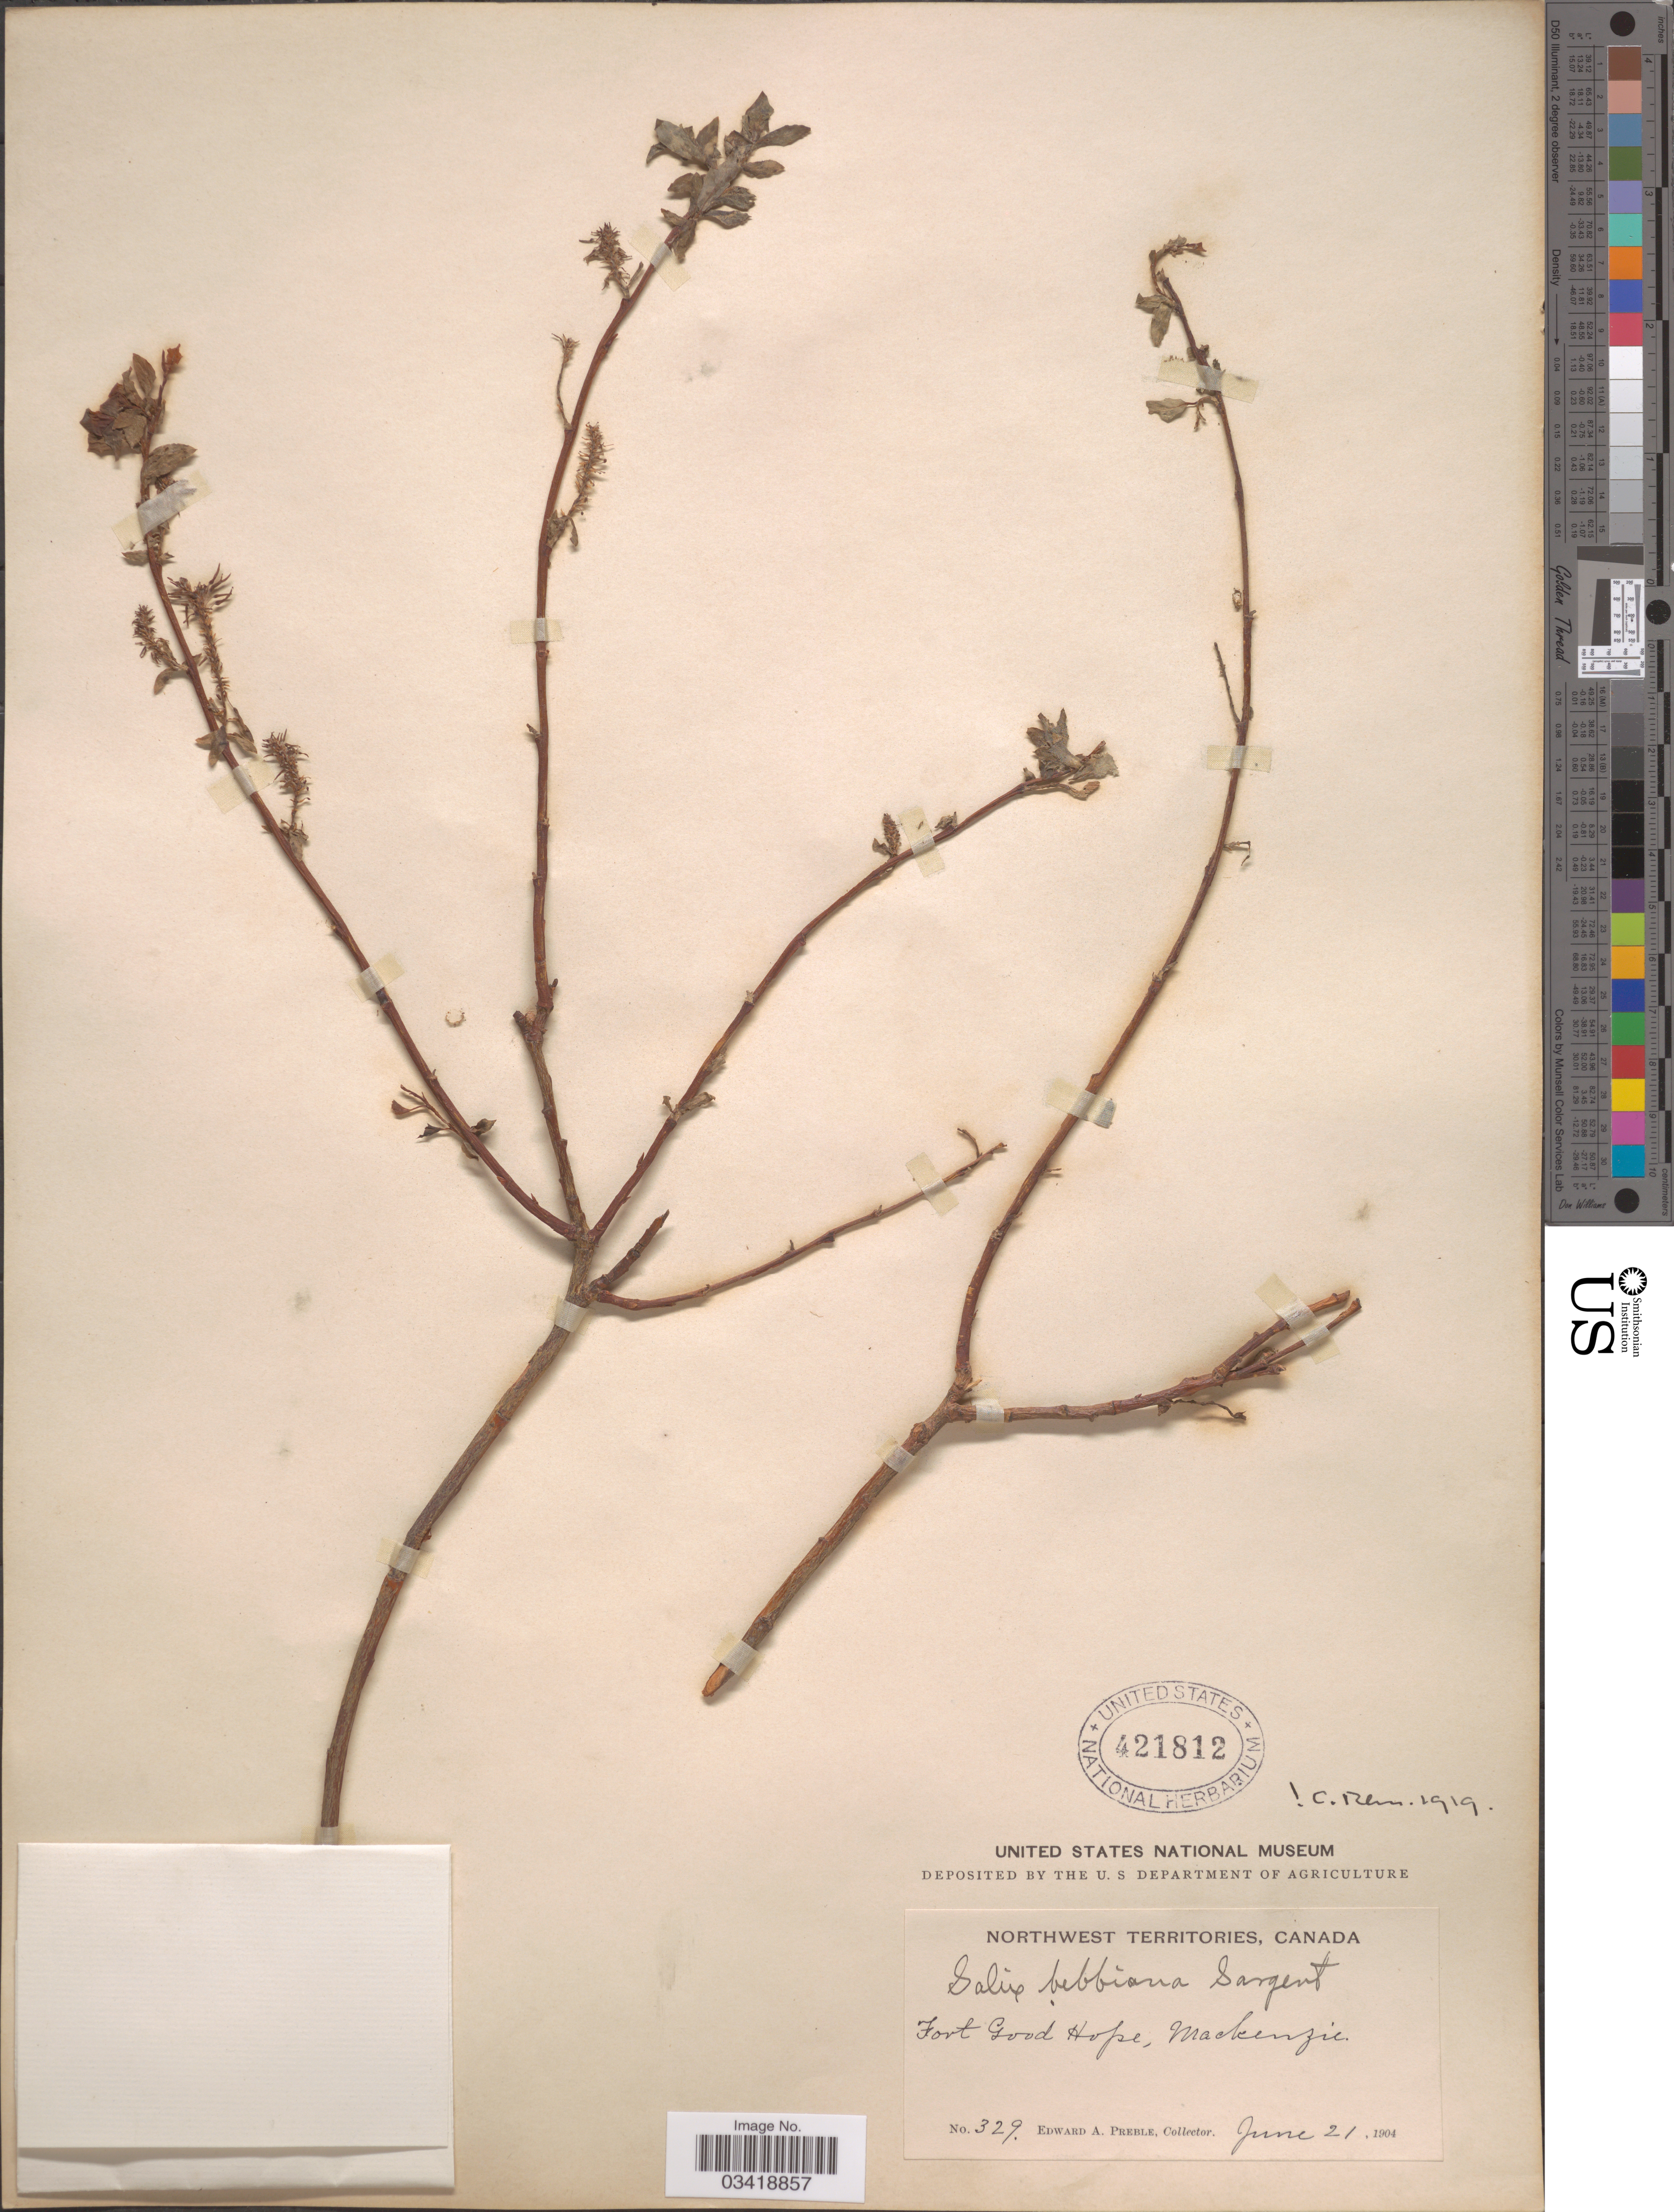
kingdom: Plantae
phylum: Tracheophyta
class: Magnoliopsida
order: Malpighiales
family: Salicaceae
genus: Salix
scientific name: Salix bebbiana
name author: Sarg.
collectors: E. Preble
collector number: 329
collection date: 1904-06-21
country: Canada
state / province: Northwest Territories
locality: Fort Good Hope, Mackenzie.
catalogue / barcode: US 421812